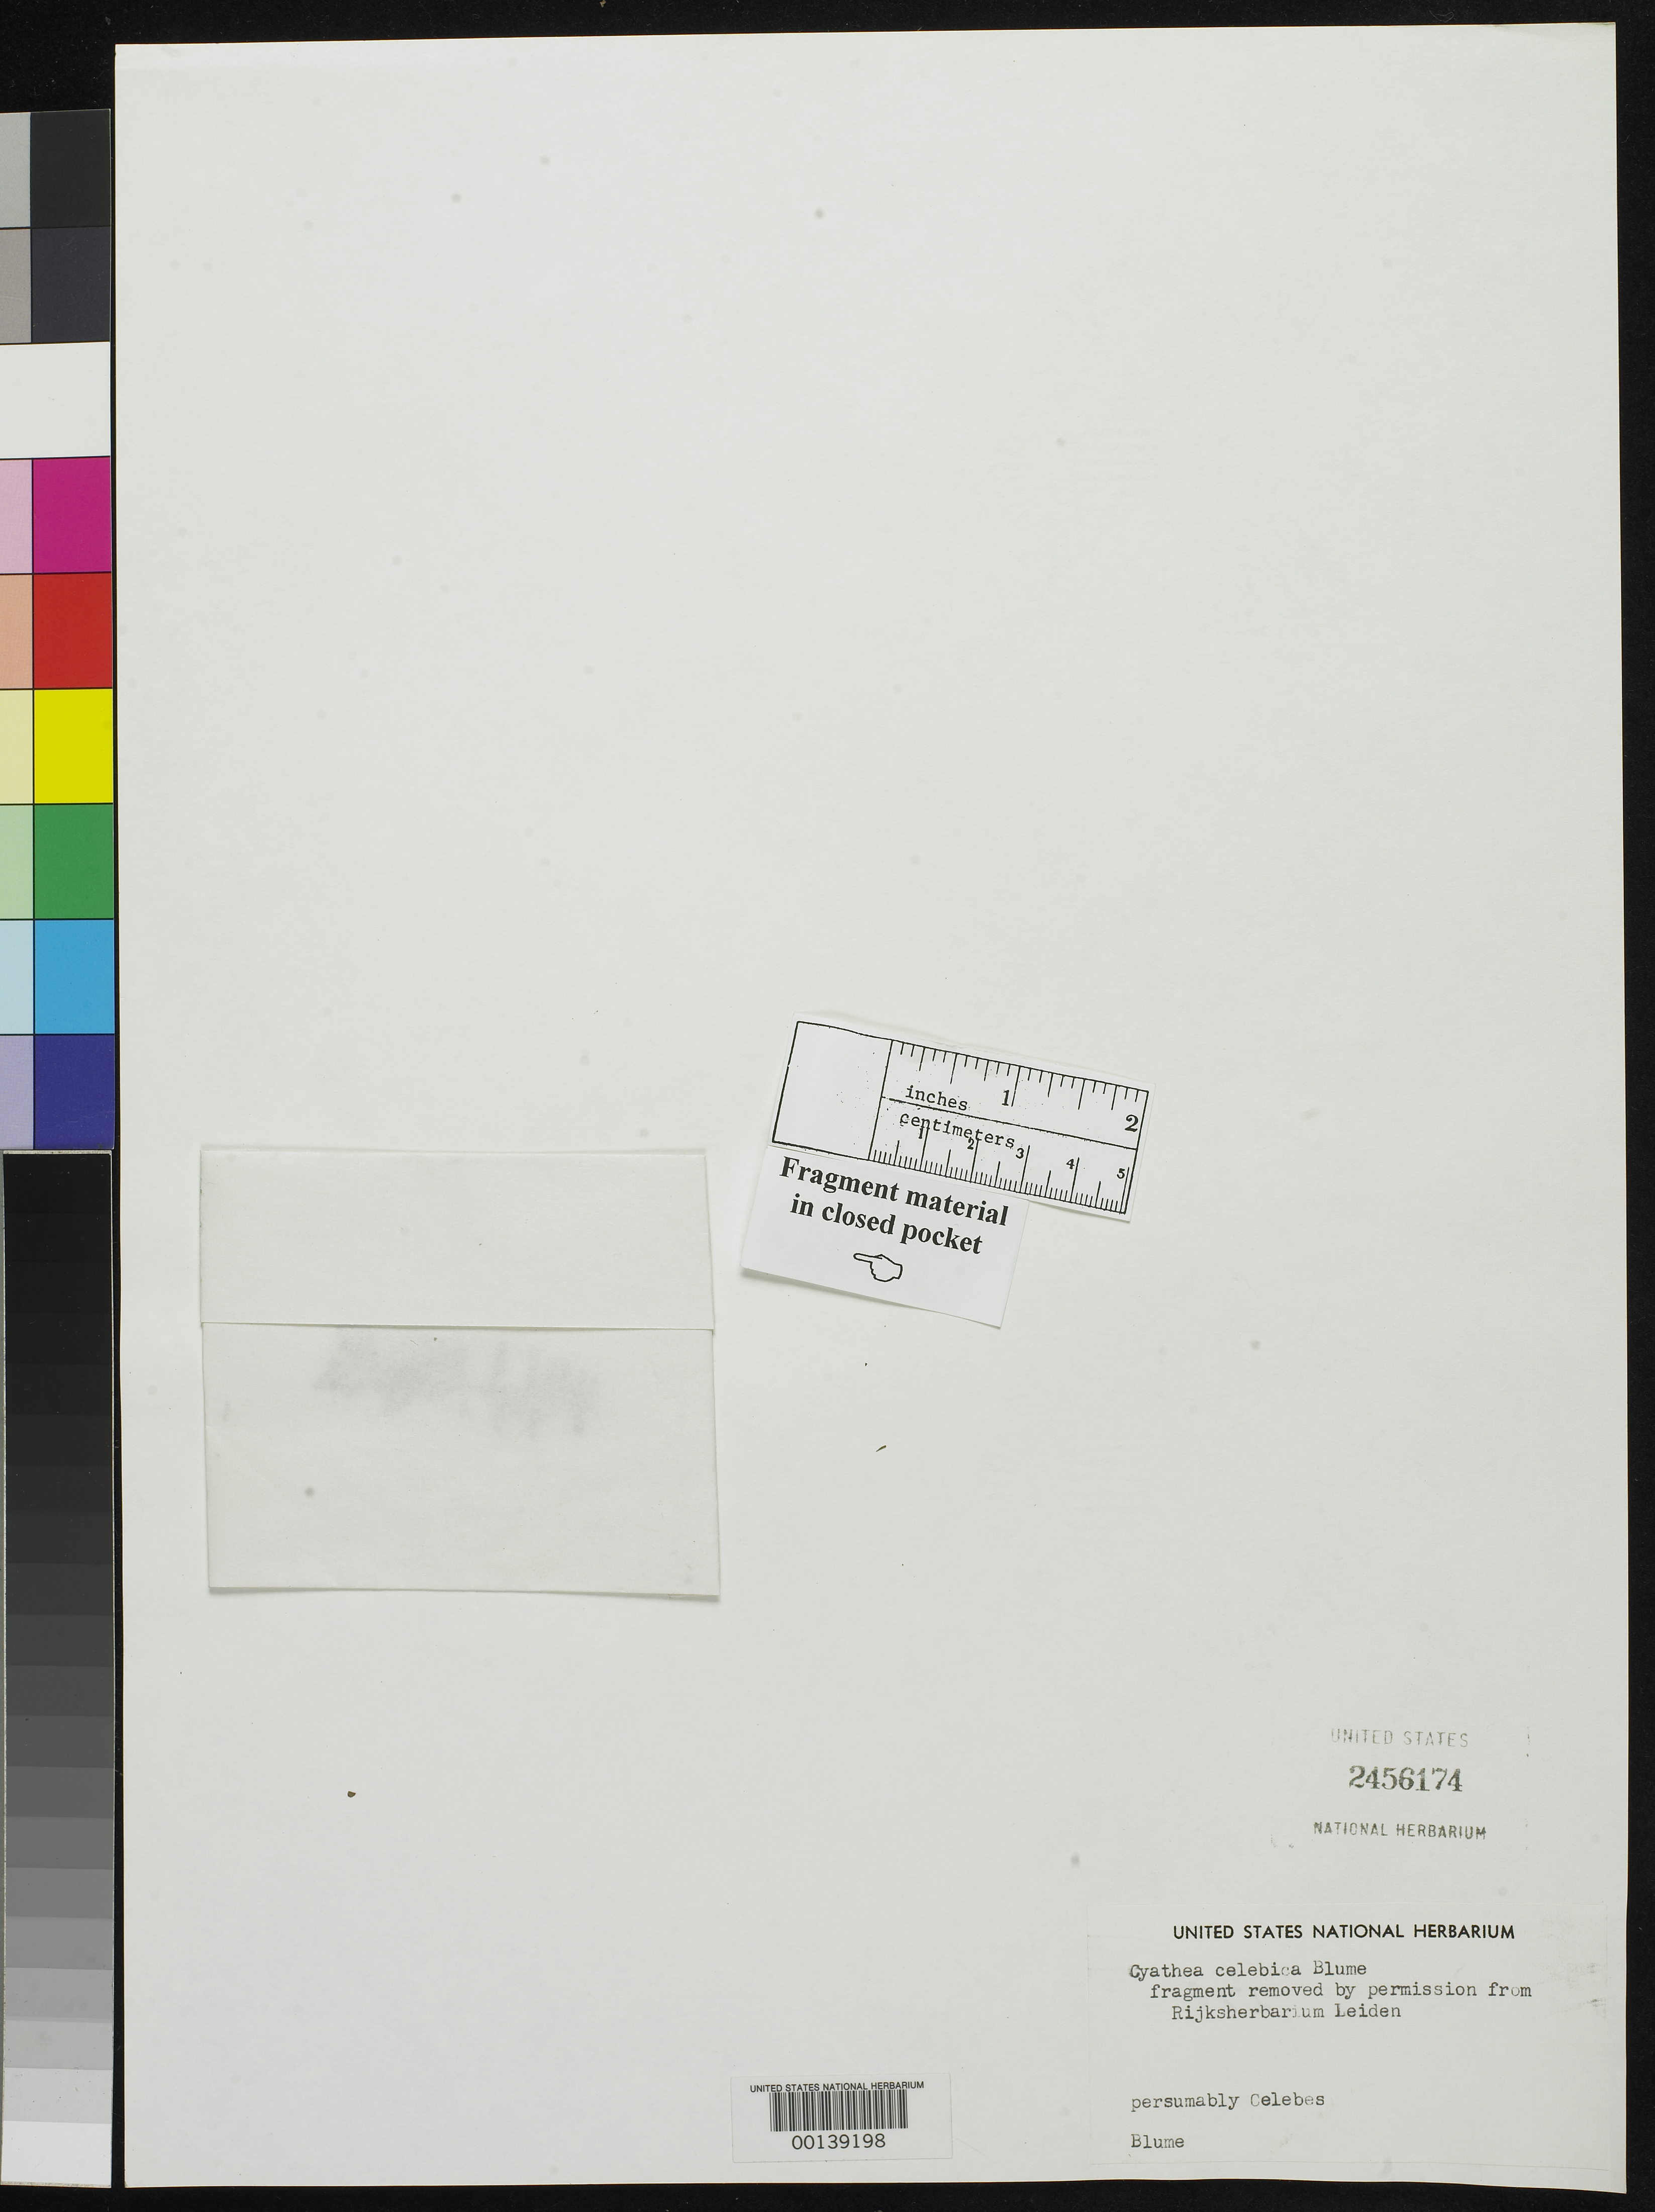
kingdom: Plantae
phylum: Tracheophyta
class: Polypodiopsida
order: Cyatheales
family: Cyatheaceae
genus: Cyathea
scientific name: Cyathea celebica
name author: Blume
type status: Isotype Fragment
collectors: C. L. von Blume & R. Reinwardt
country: Indonesia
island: Sulawesi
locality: Celebes.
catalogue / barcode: US 2456174